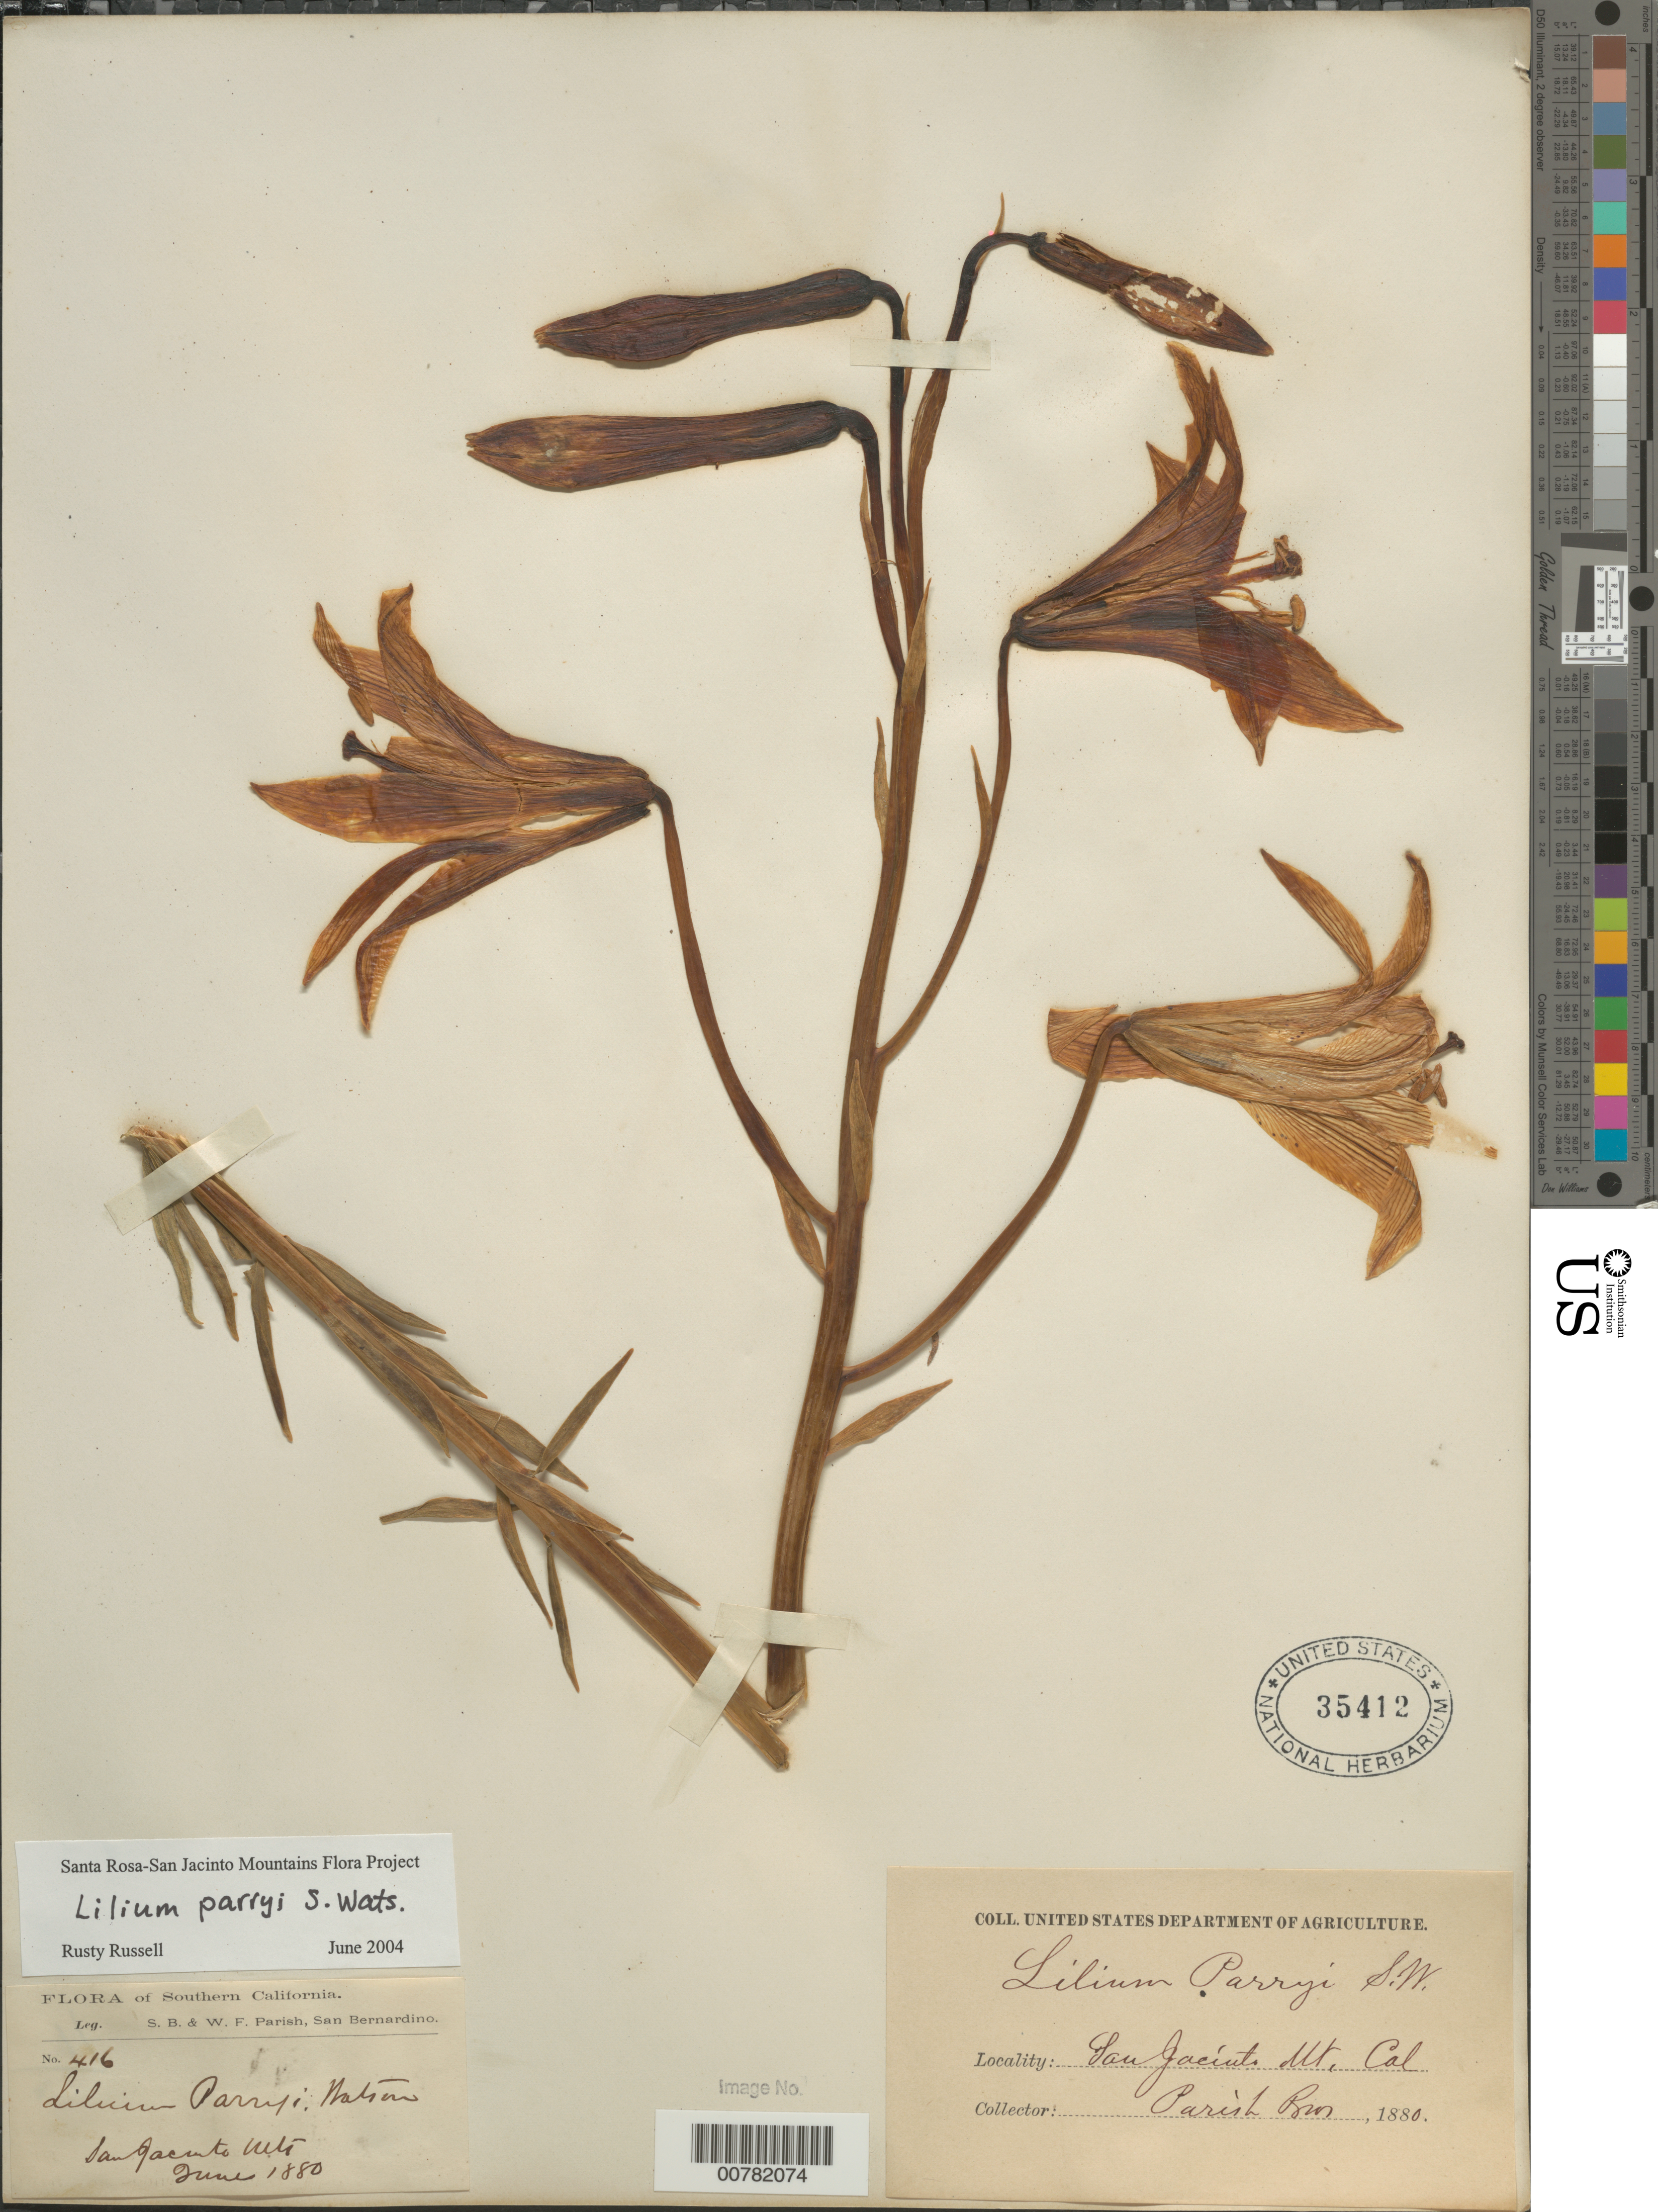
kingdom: Plantae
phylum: Tracheophyta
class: Liliopsida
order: Liliales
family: Liliaceae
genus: Lilium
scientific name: Lilium parryi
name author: S. Watson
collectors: S. B. Parish & W. F. Parish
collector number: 416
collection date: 1880-06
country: United States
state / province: California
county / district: Riverside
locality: Southern California. San Jacinto Mts.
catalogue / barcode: US 35412